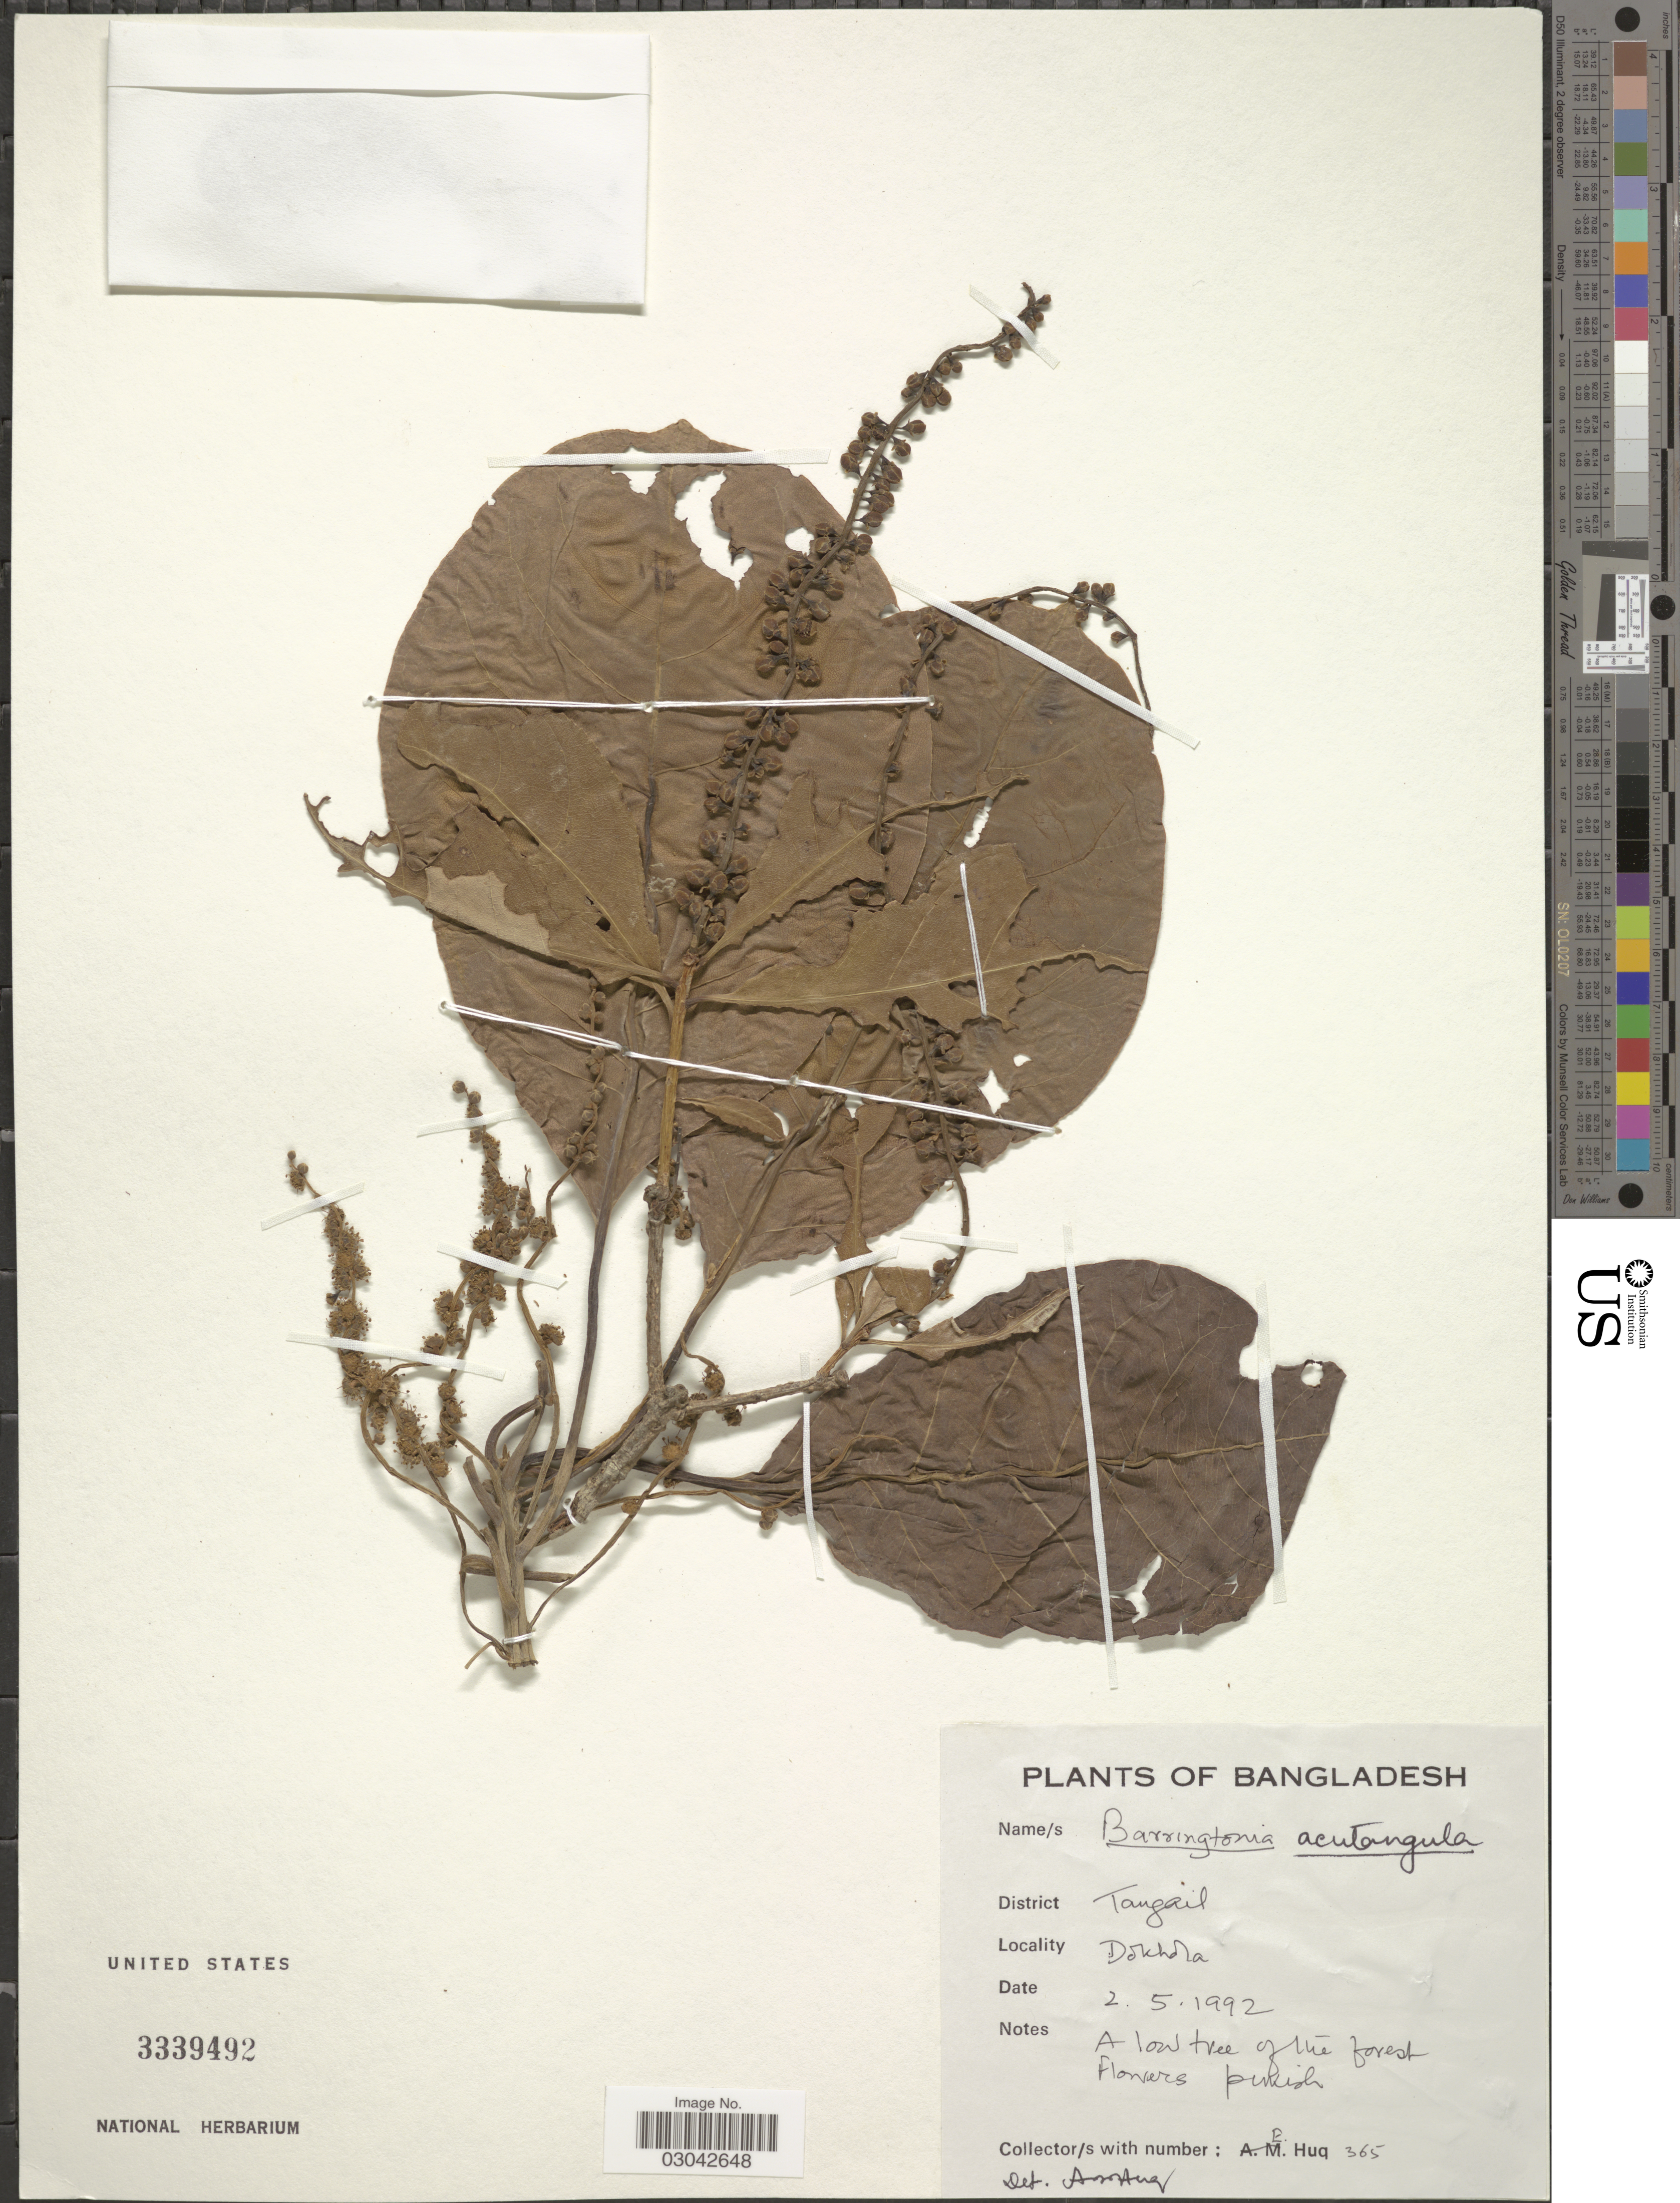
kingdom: Plantae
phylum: Tracheophyta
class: Magnoliopsida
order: Ericales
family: Lecythidaceae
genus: Barringtonia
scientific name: Barringtonia acutangula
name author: (L.) Gaertn.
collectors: E. Huq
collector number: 365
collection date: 1992-05-02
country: Bangladesh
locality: District Tangail. Dokhola.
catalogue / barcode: US 3339492